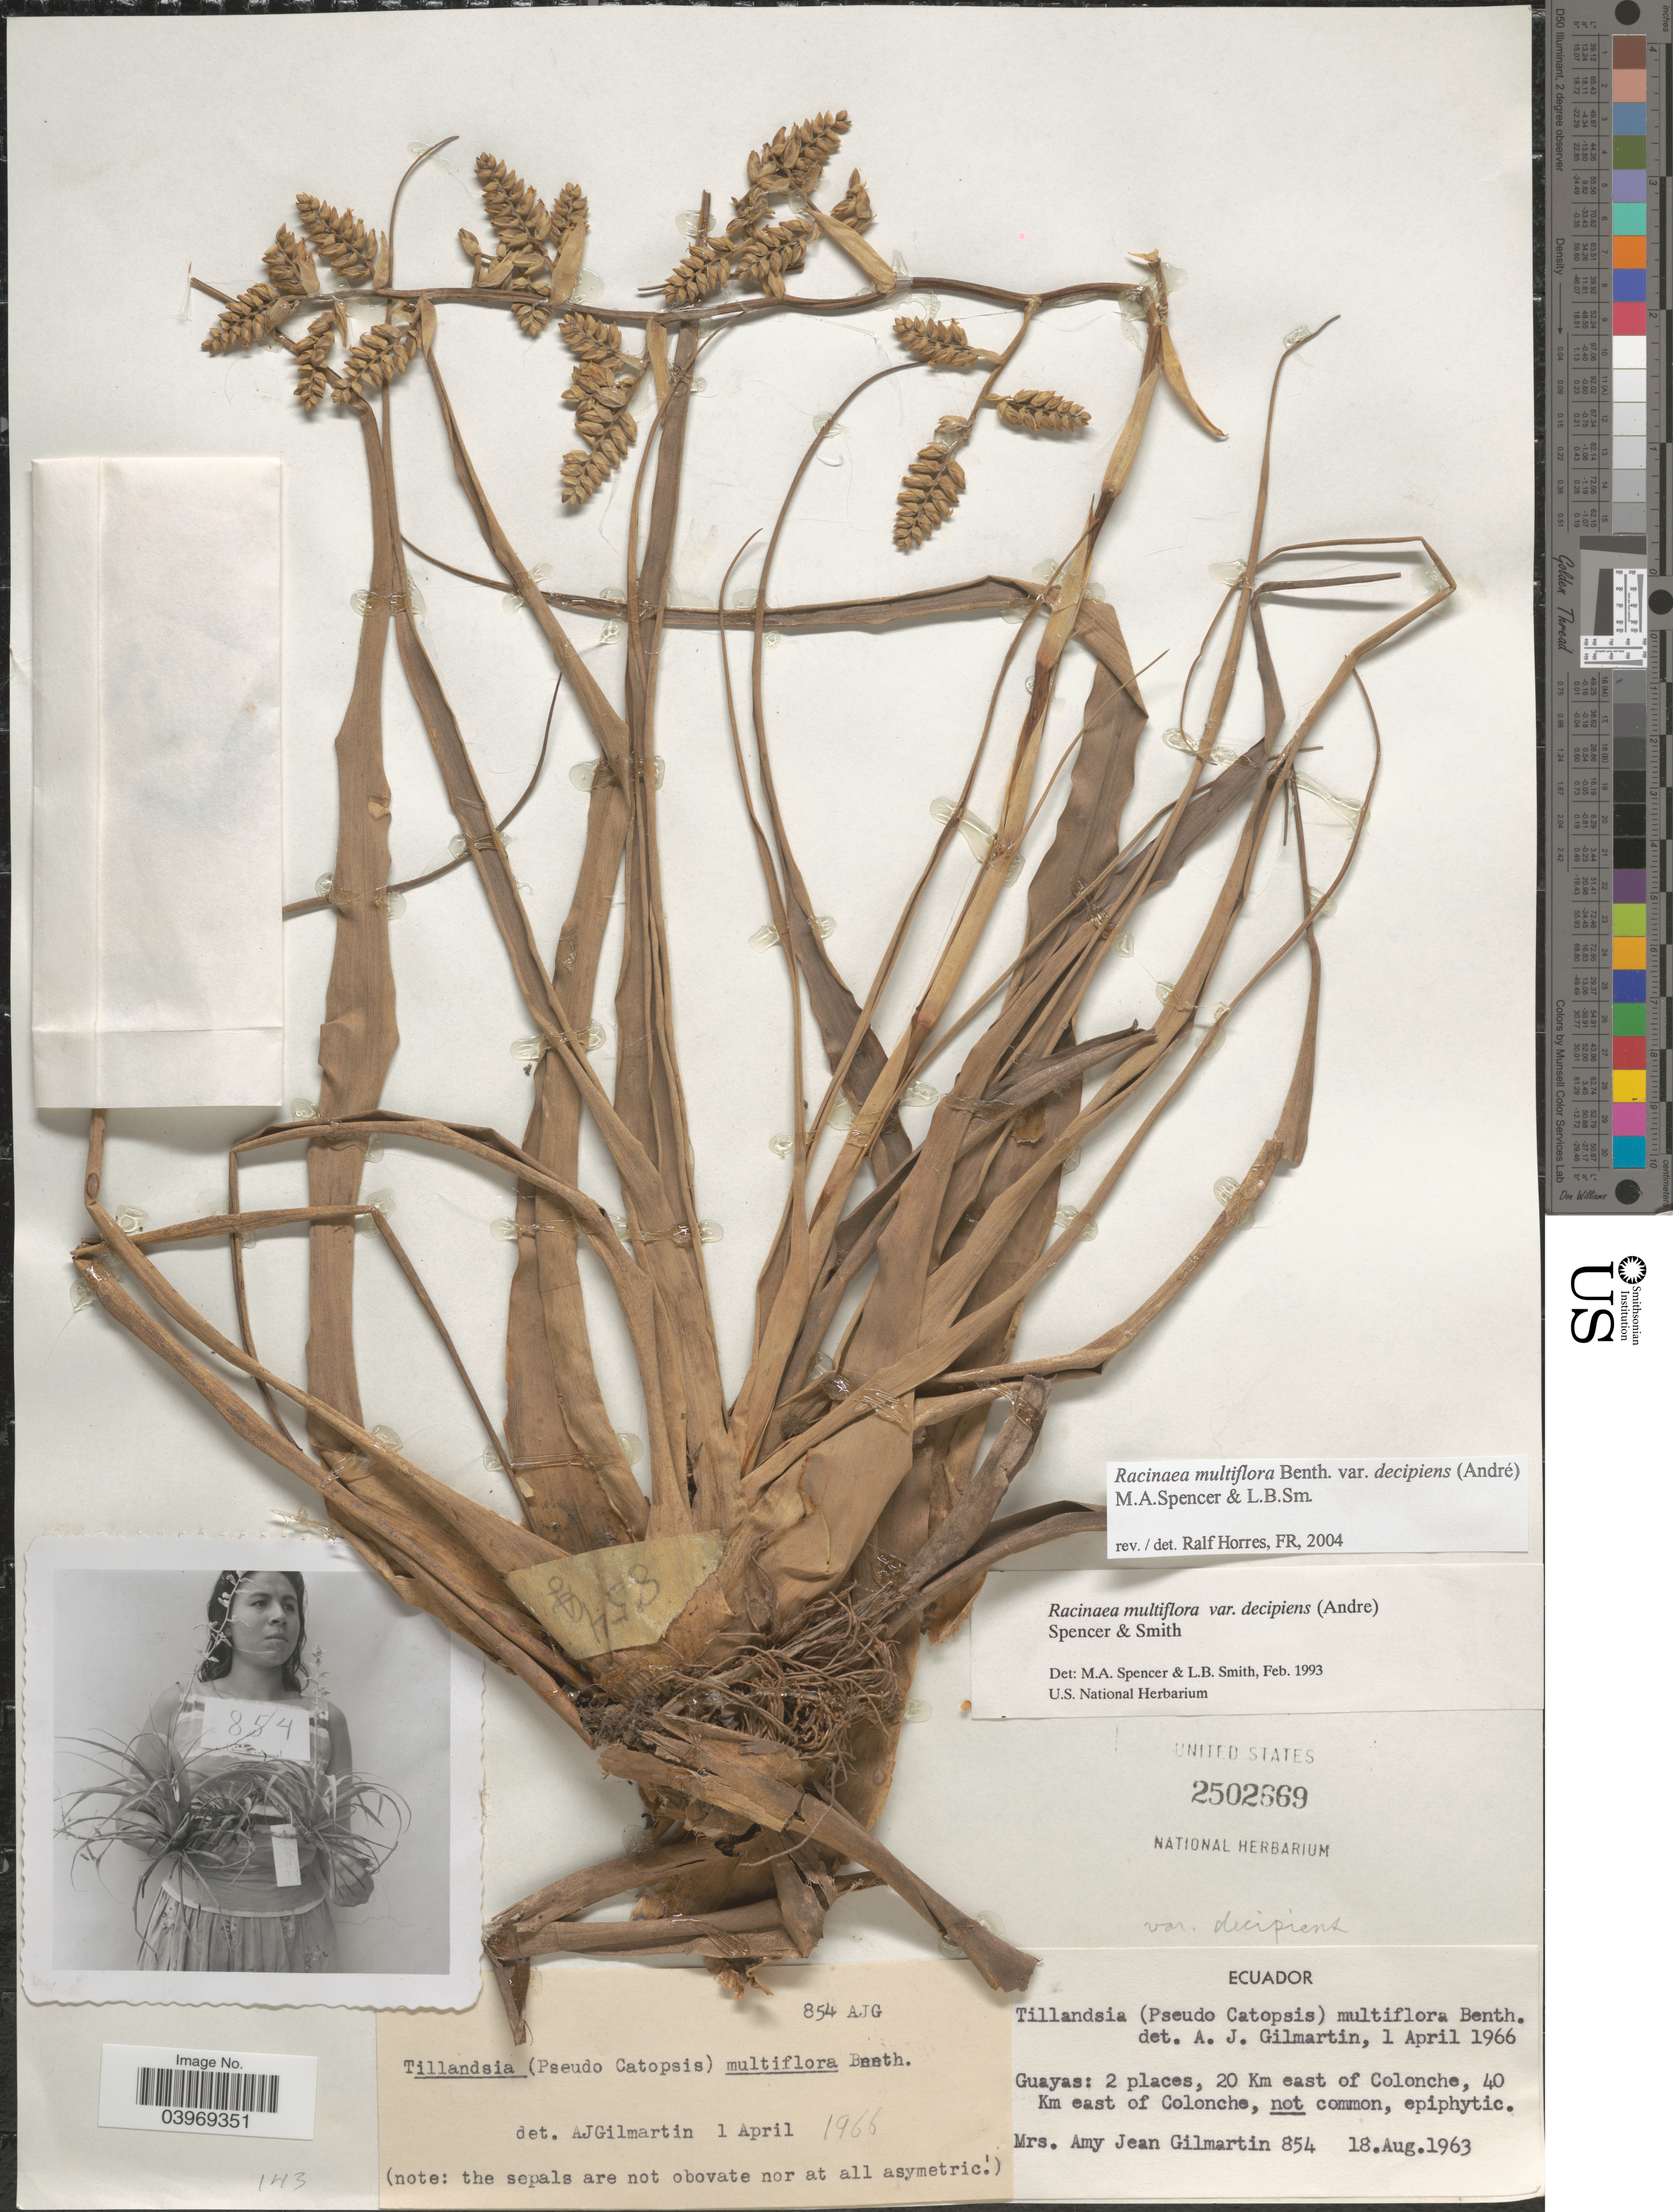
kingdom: Plantae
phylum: Tracheophyta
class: Liliopsida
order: Poales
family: Bromeliaceae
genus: Racinaea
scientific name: Racinaea multiflora var. decipiens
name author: (André) M.A. Spencer & L.B. Sm.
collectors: A. J. Gilmartin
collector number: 854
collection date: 1963-08-18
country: Ecuador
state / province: Guayas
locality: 2 places, 20 Km east of Colonche, 40 Km east of Colonche.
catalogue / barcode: US 2502669